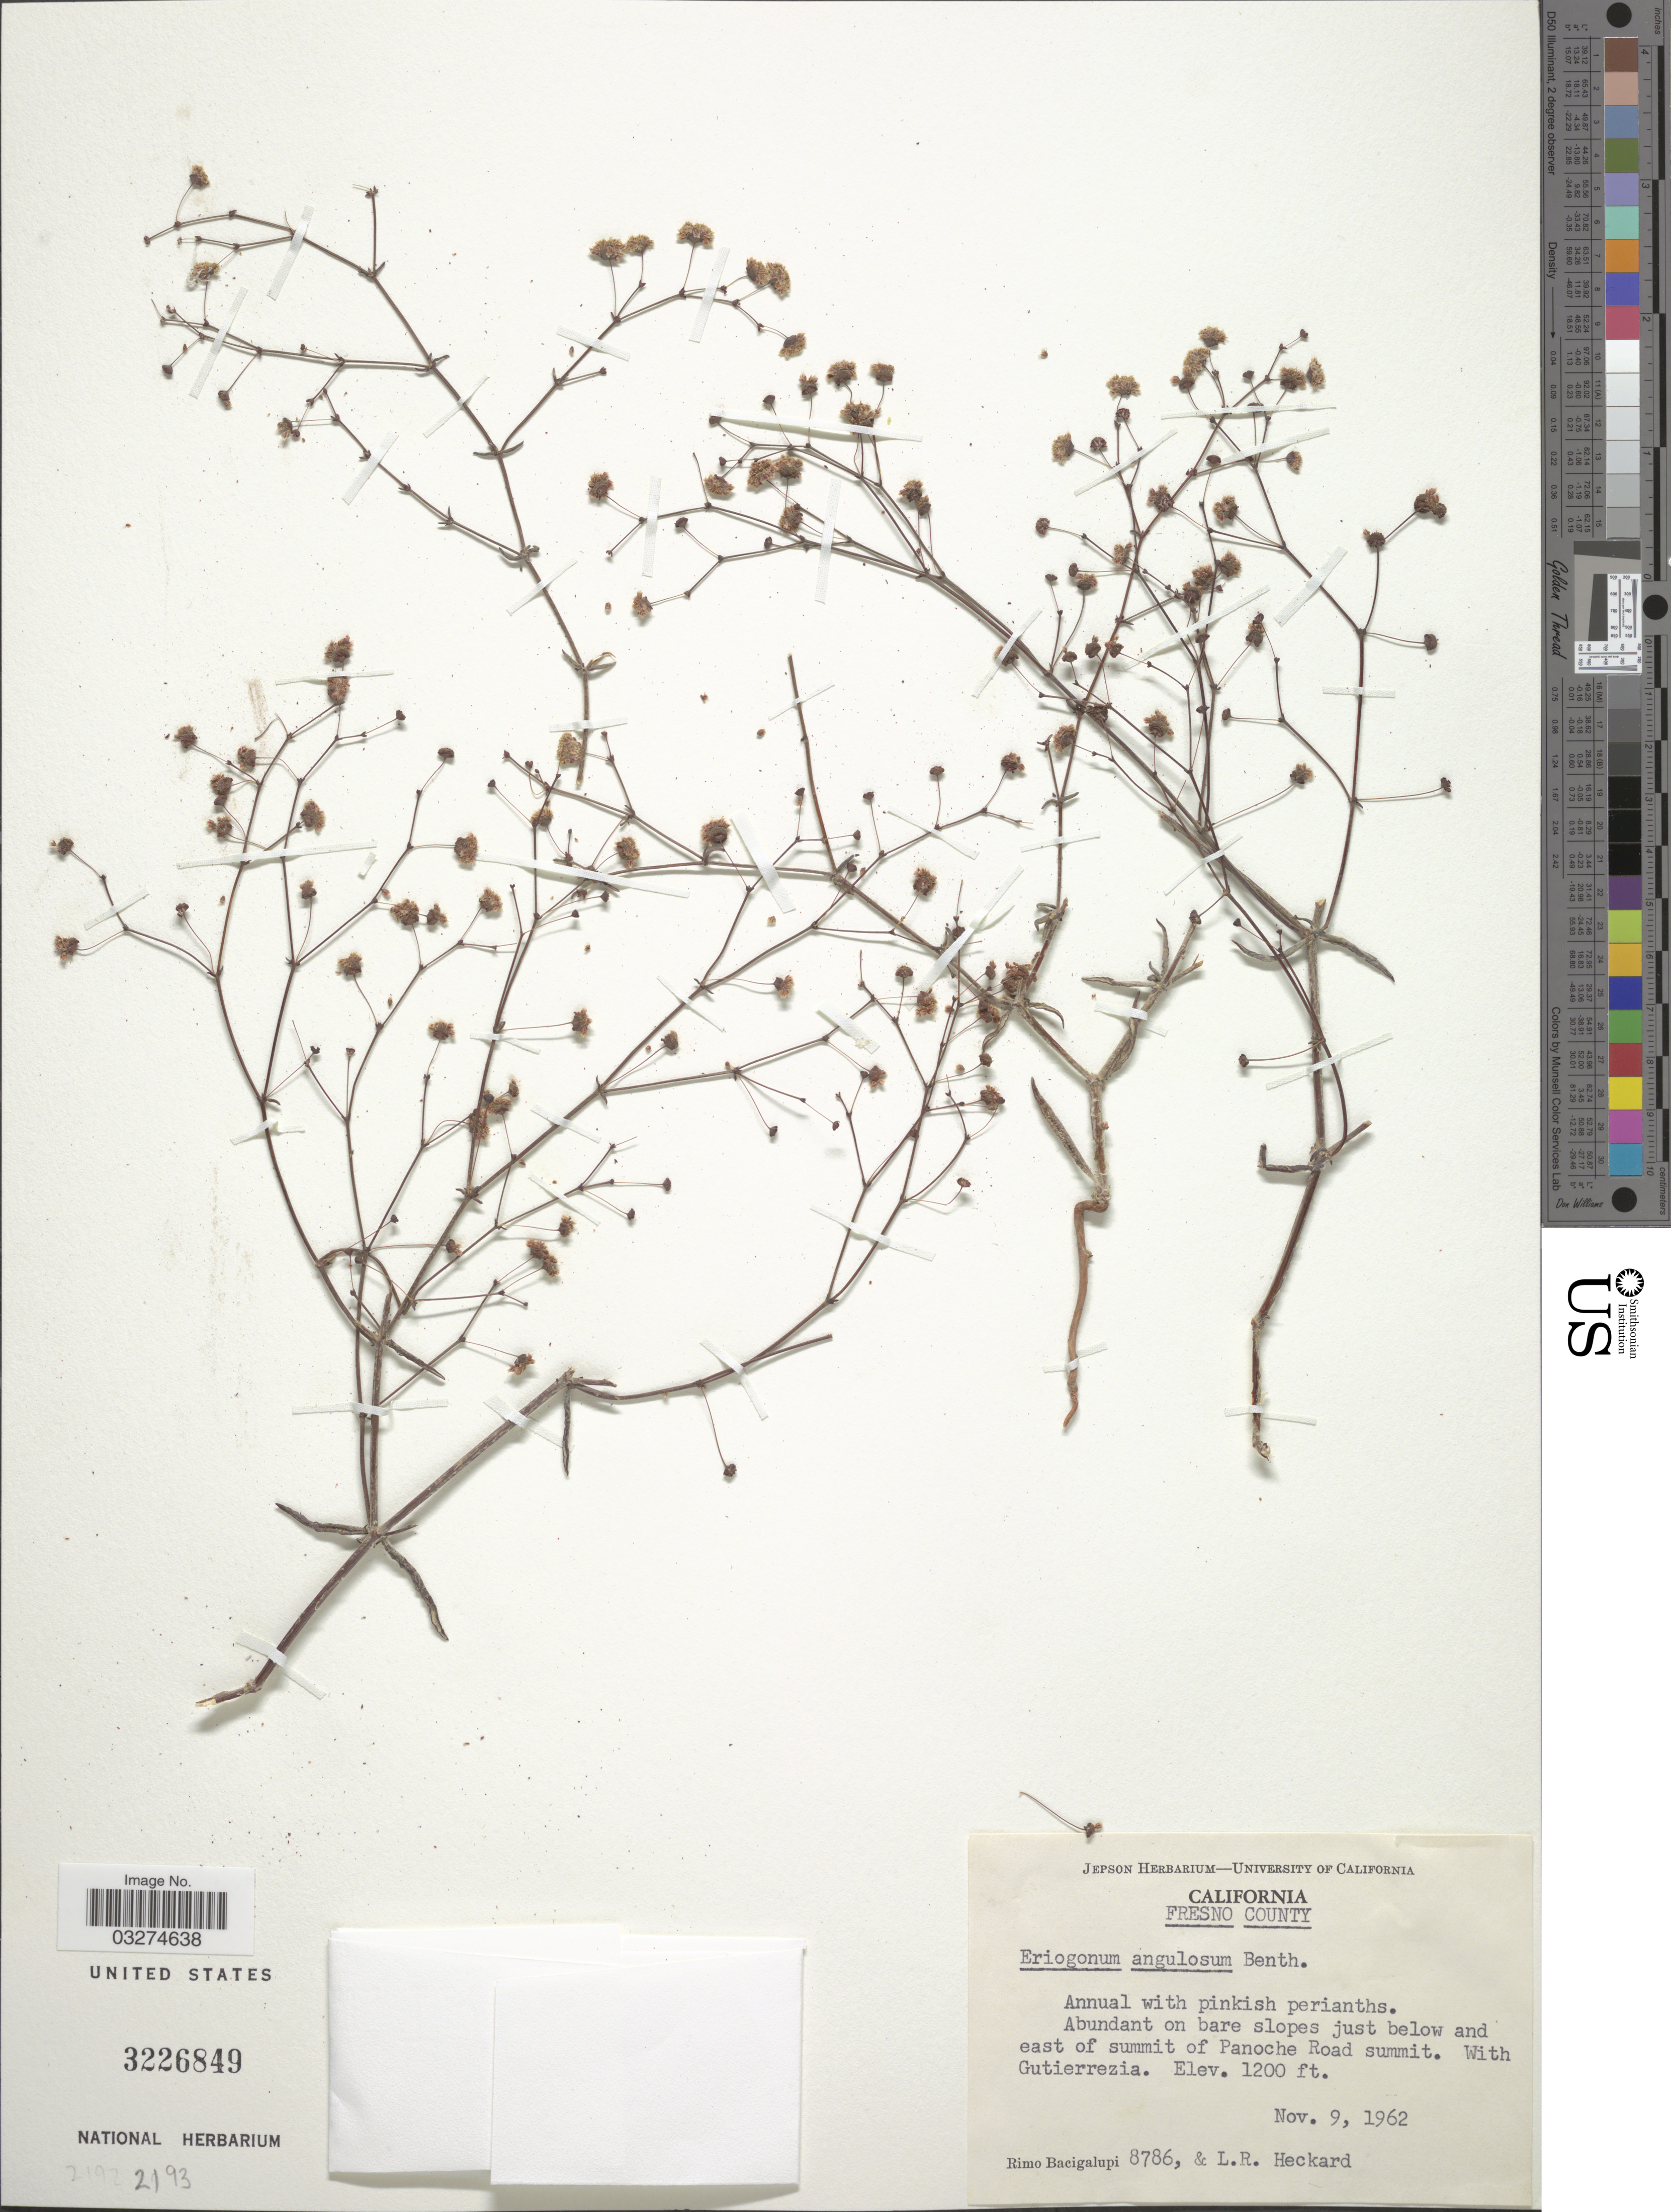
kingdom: Plantae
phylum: Tracheophyta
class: Magnoliopsida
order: Caryophyllales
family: Polygonaceae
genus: Eriogonum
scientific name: Eriogonum angulosum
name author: Benth.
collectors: R. Bacigalupi & L. R. Heckard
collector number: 8786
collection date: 1962-11-09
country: United States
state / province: California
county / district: Fresno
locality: Fresno Co. Just below and east of summit of Panoche Road summit.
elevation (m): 366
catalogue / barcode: US 3226849